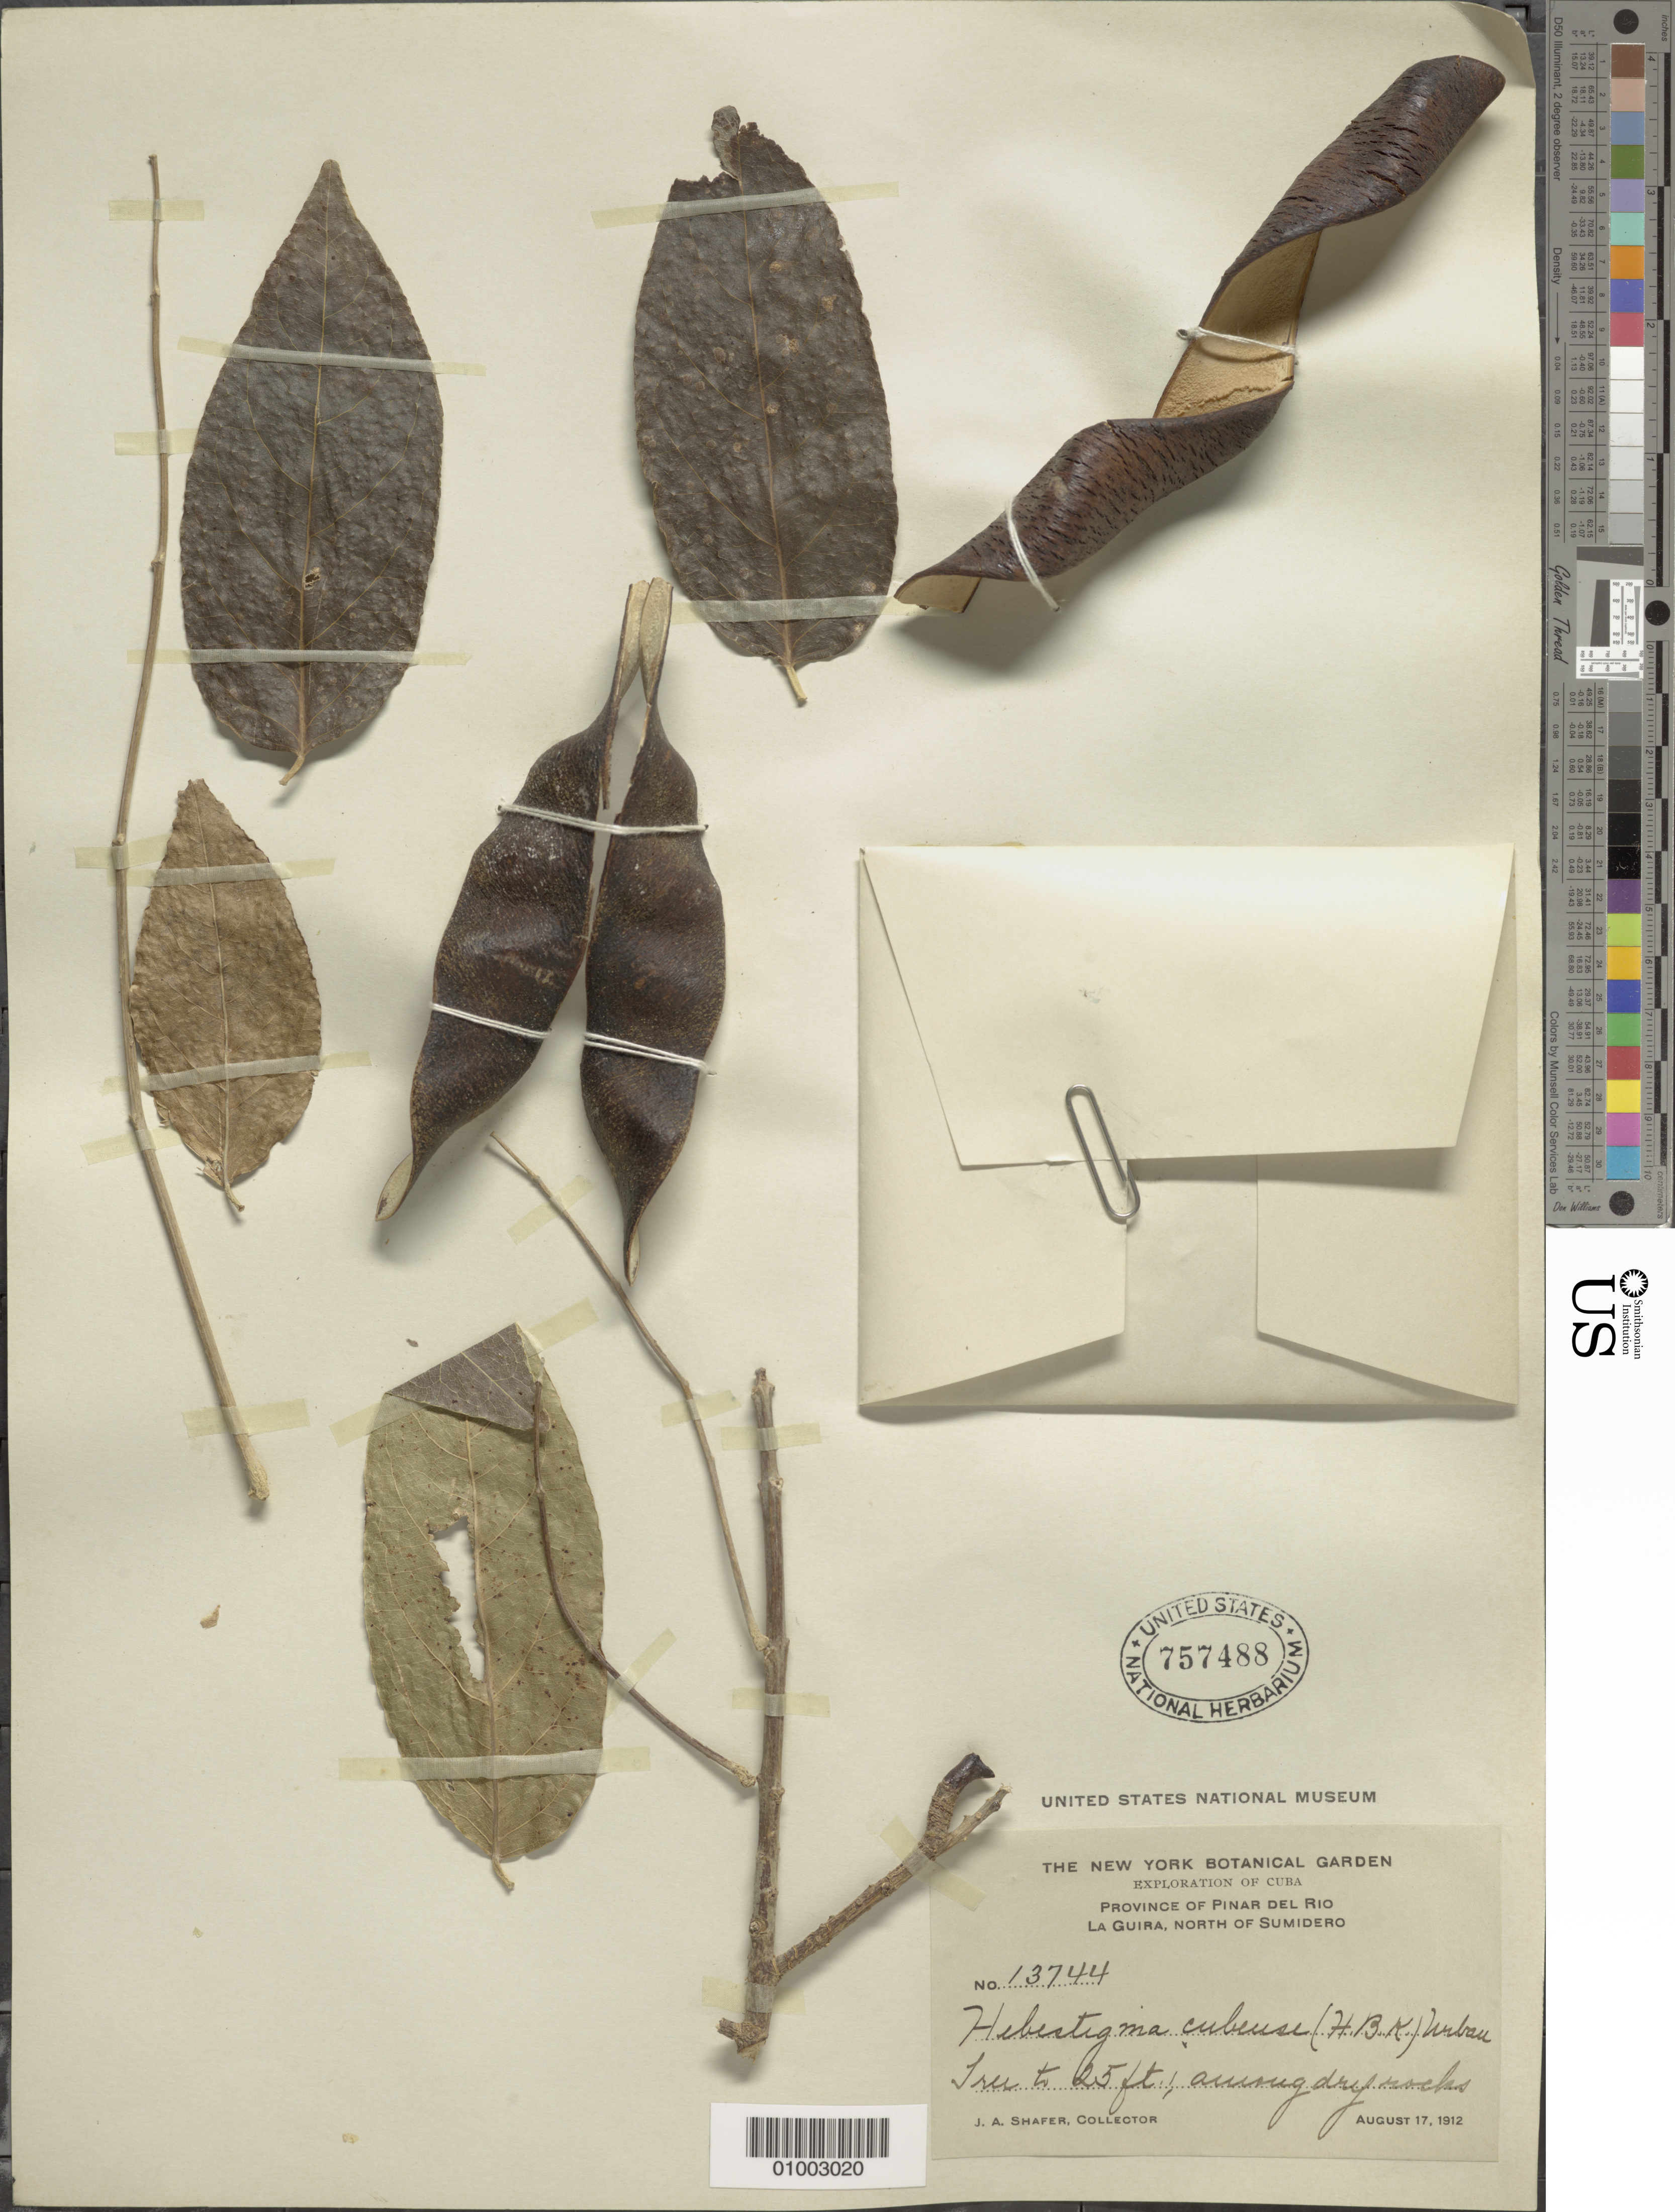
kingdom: Plantae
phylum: Tracheophyta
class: Magnoliopsida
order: Fabales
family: Fabaceae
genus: Hebestigma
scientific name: Hebestigma cubense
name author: (Kunth) Urb.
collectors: J. A. Shafer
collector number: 13744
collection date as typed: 17 Aug 1912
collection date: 1912-08-17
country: Cuba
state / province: Pinar del Rio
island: Cuba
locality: La Guira, North of Sumidero, among dry rocks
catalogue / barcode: US 757488